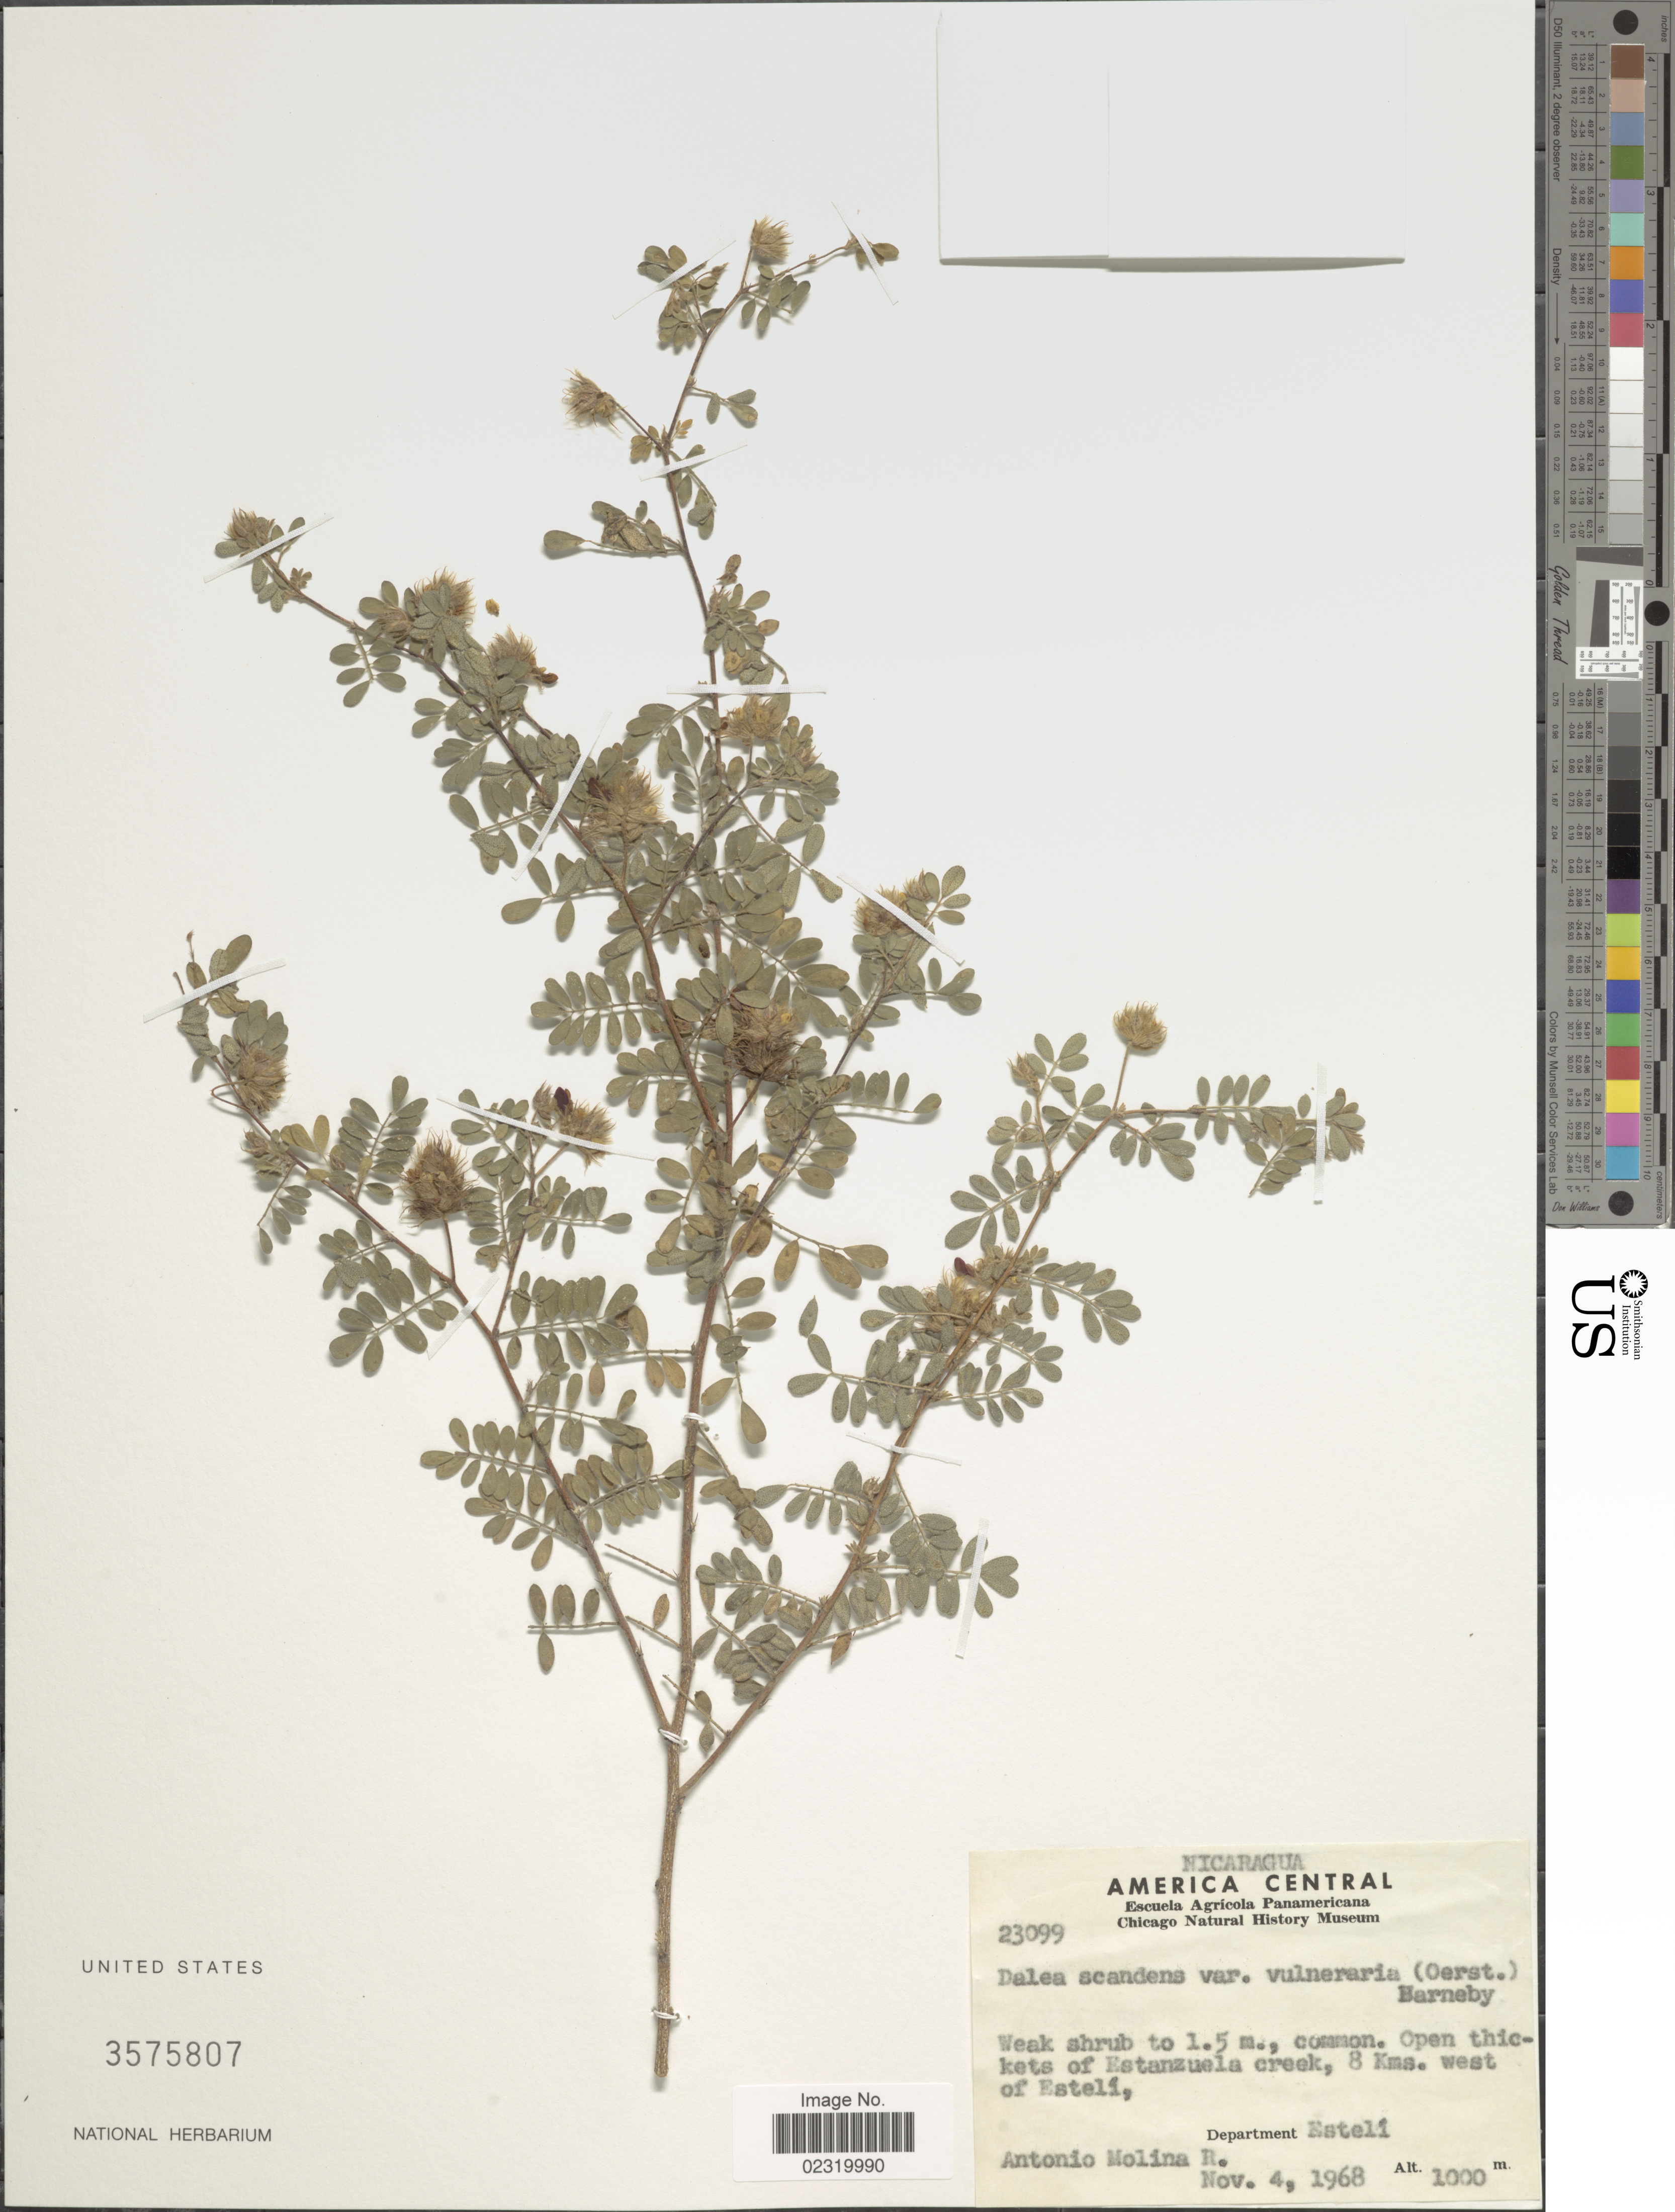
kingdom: Plantae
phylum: Tracheophyta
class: Magnoliopsida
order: Fabales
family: Fabaceae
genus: Dalea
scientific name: Dalea scandens var. vulneraria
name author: (Oerst.) Barneby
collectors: A. Molina R.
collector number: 23099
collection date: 1968-11-04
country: Nicaragua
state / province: Esteli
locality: Estanzuela creek. 8 Kms. west of Estelí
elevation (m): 1000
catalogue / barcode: US 3575807